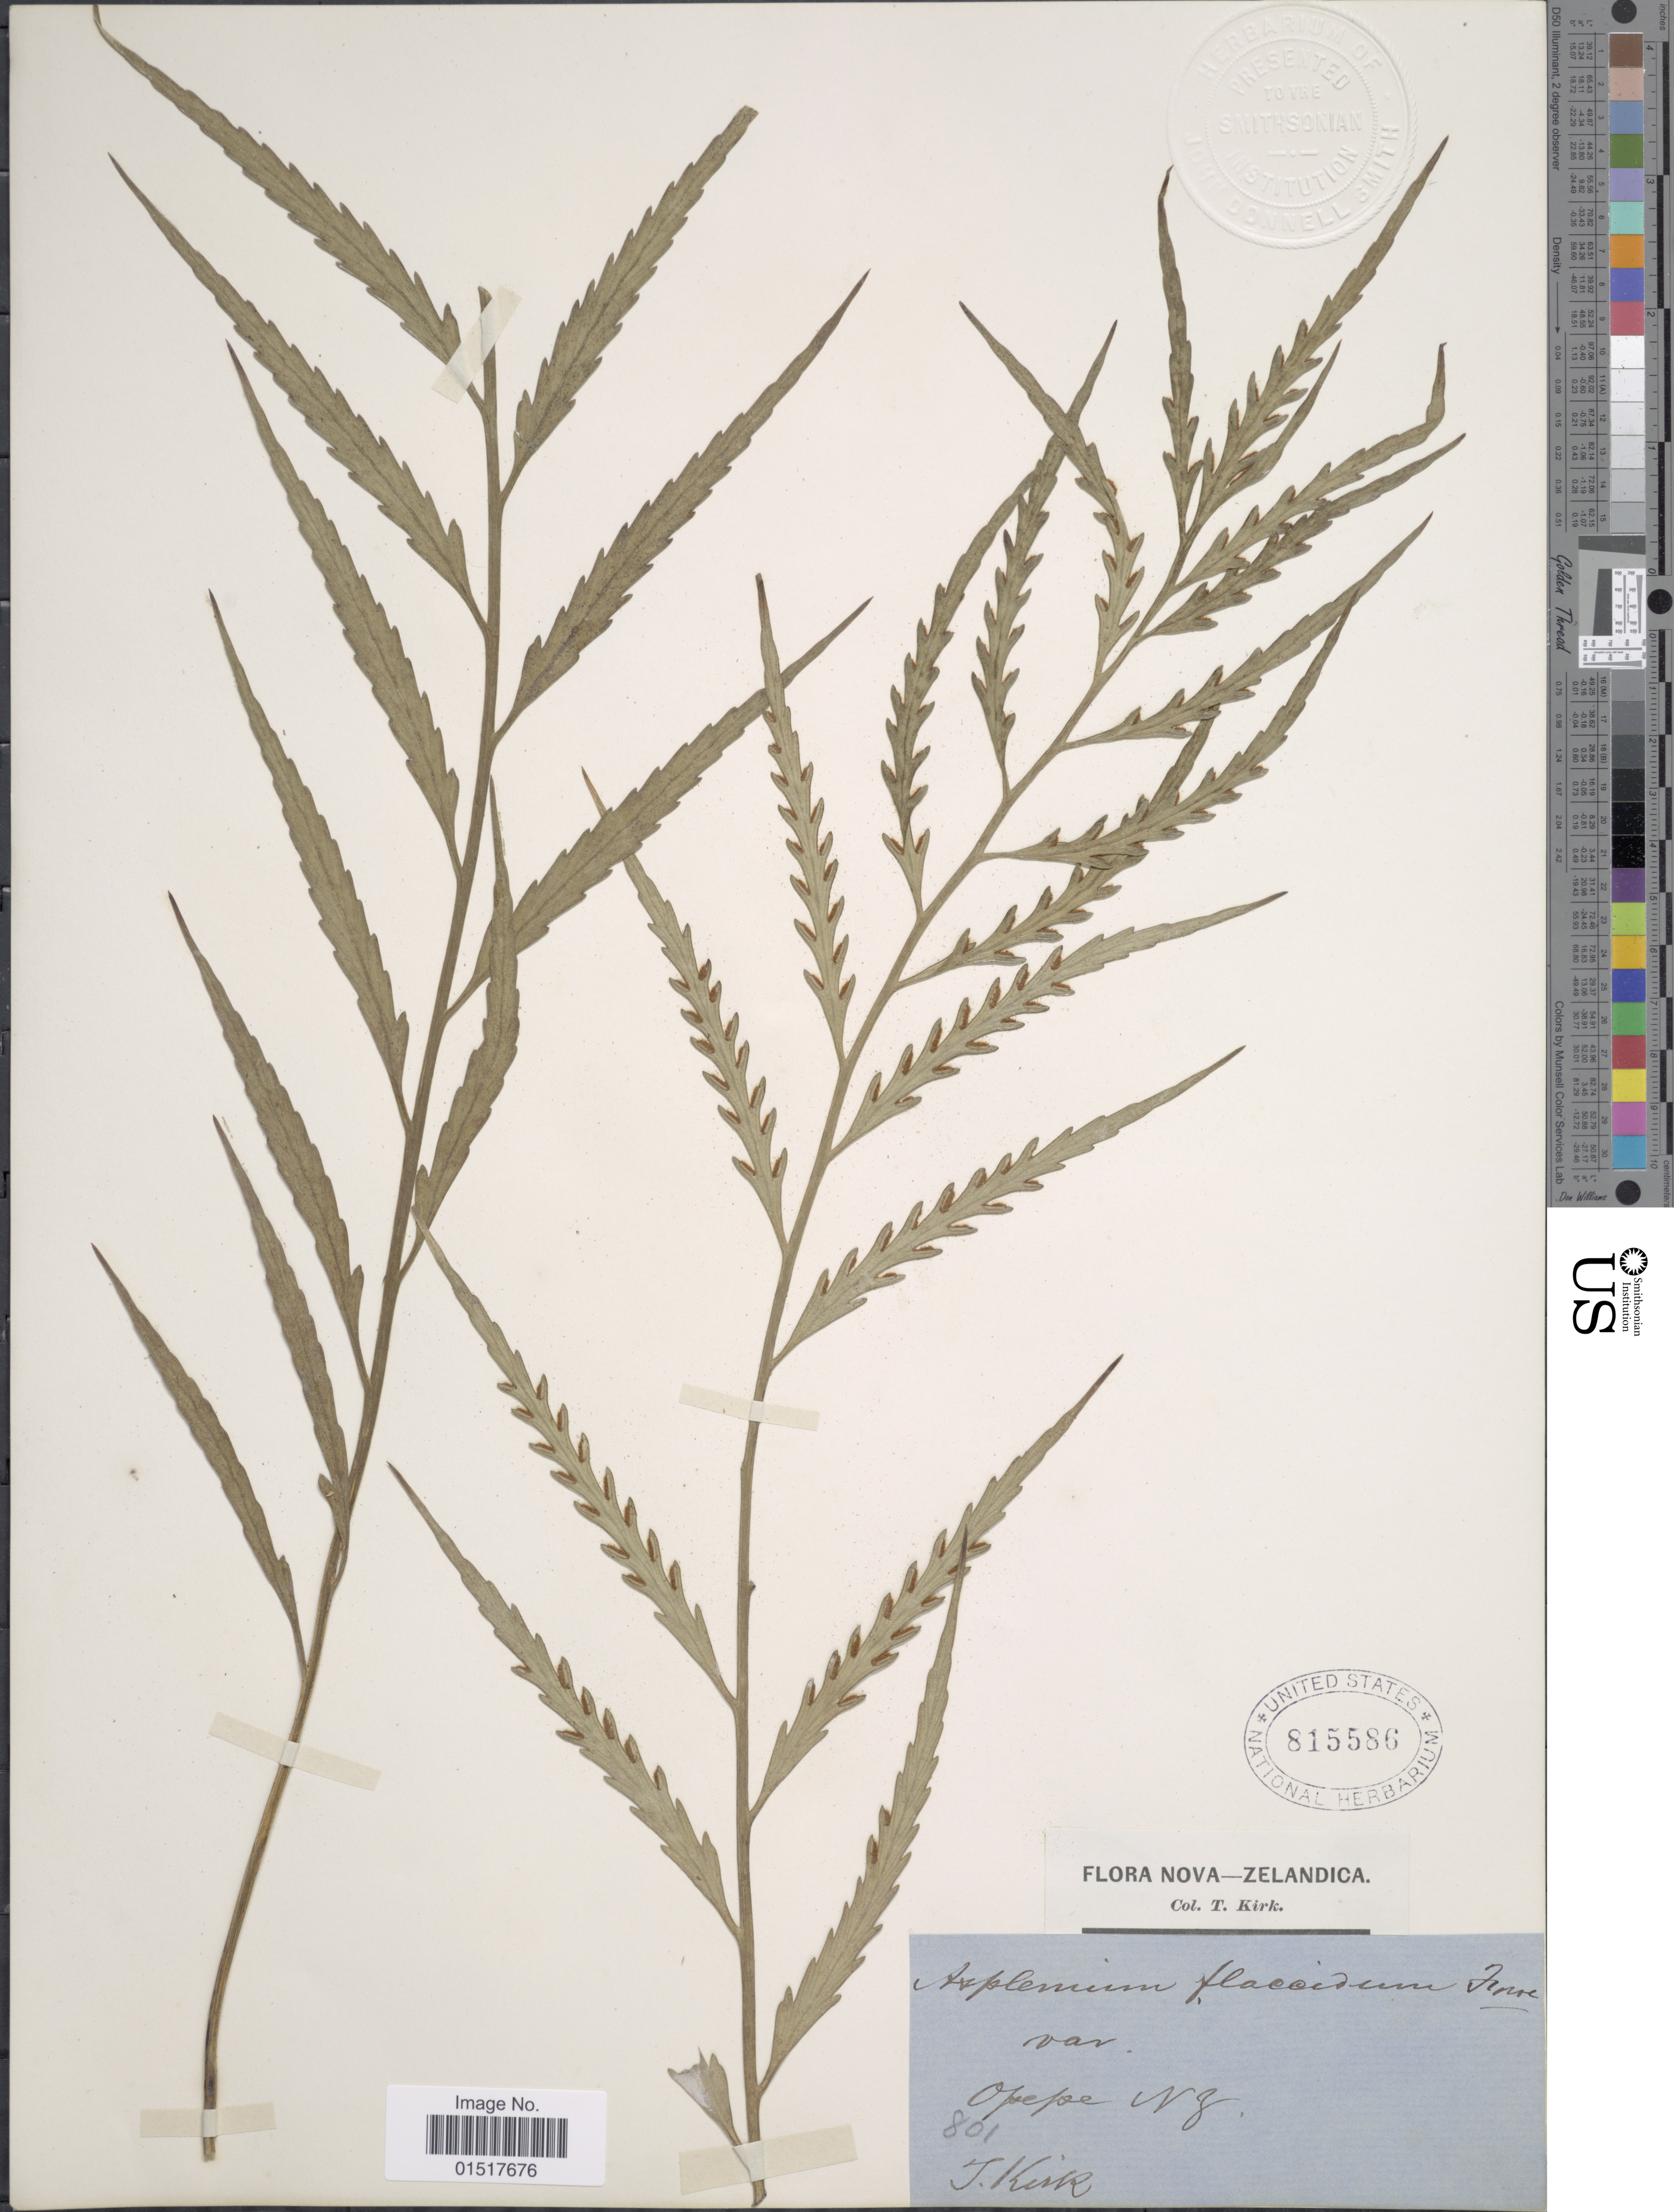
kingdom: Plantae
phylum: Tracheophyta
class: Polypodiopsida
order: Polypodiales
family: Aspleniaceae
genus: Asplenium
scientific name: Asplenium flaccidum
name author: Bonap.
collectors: T. Kirk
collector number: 801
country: New Zealand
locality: Opepe.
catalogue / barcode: US 815586